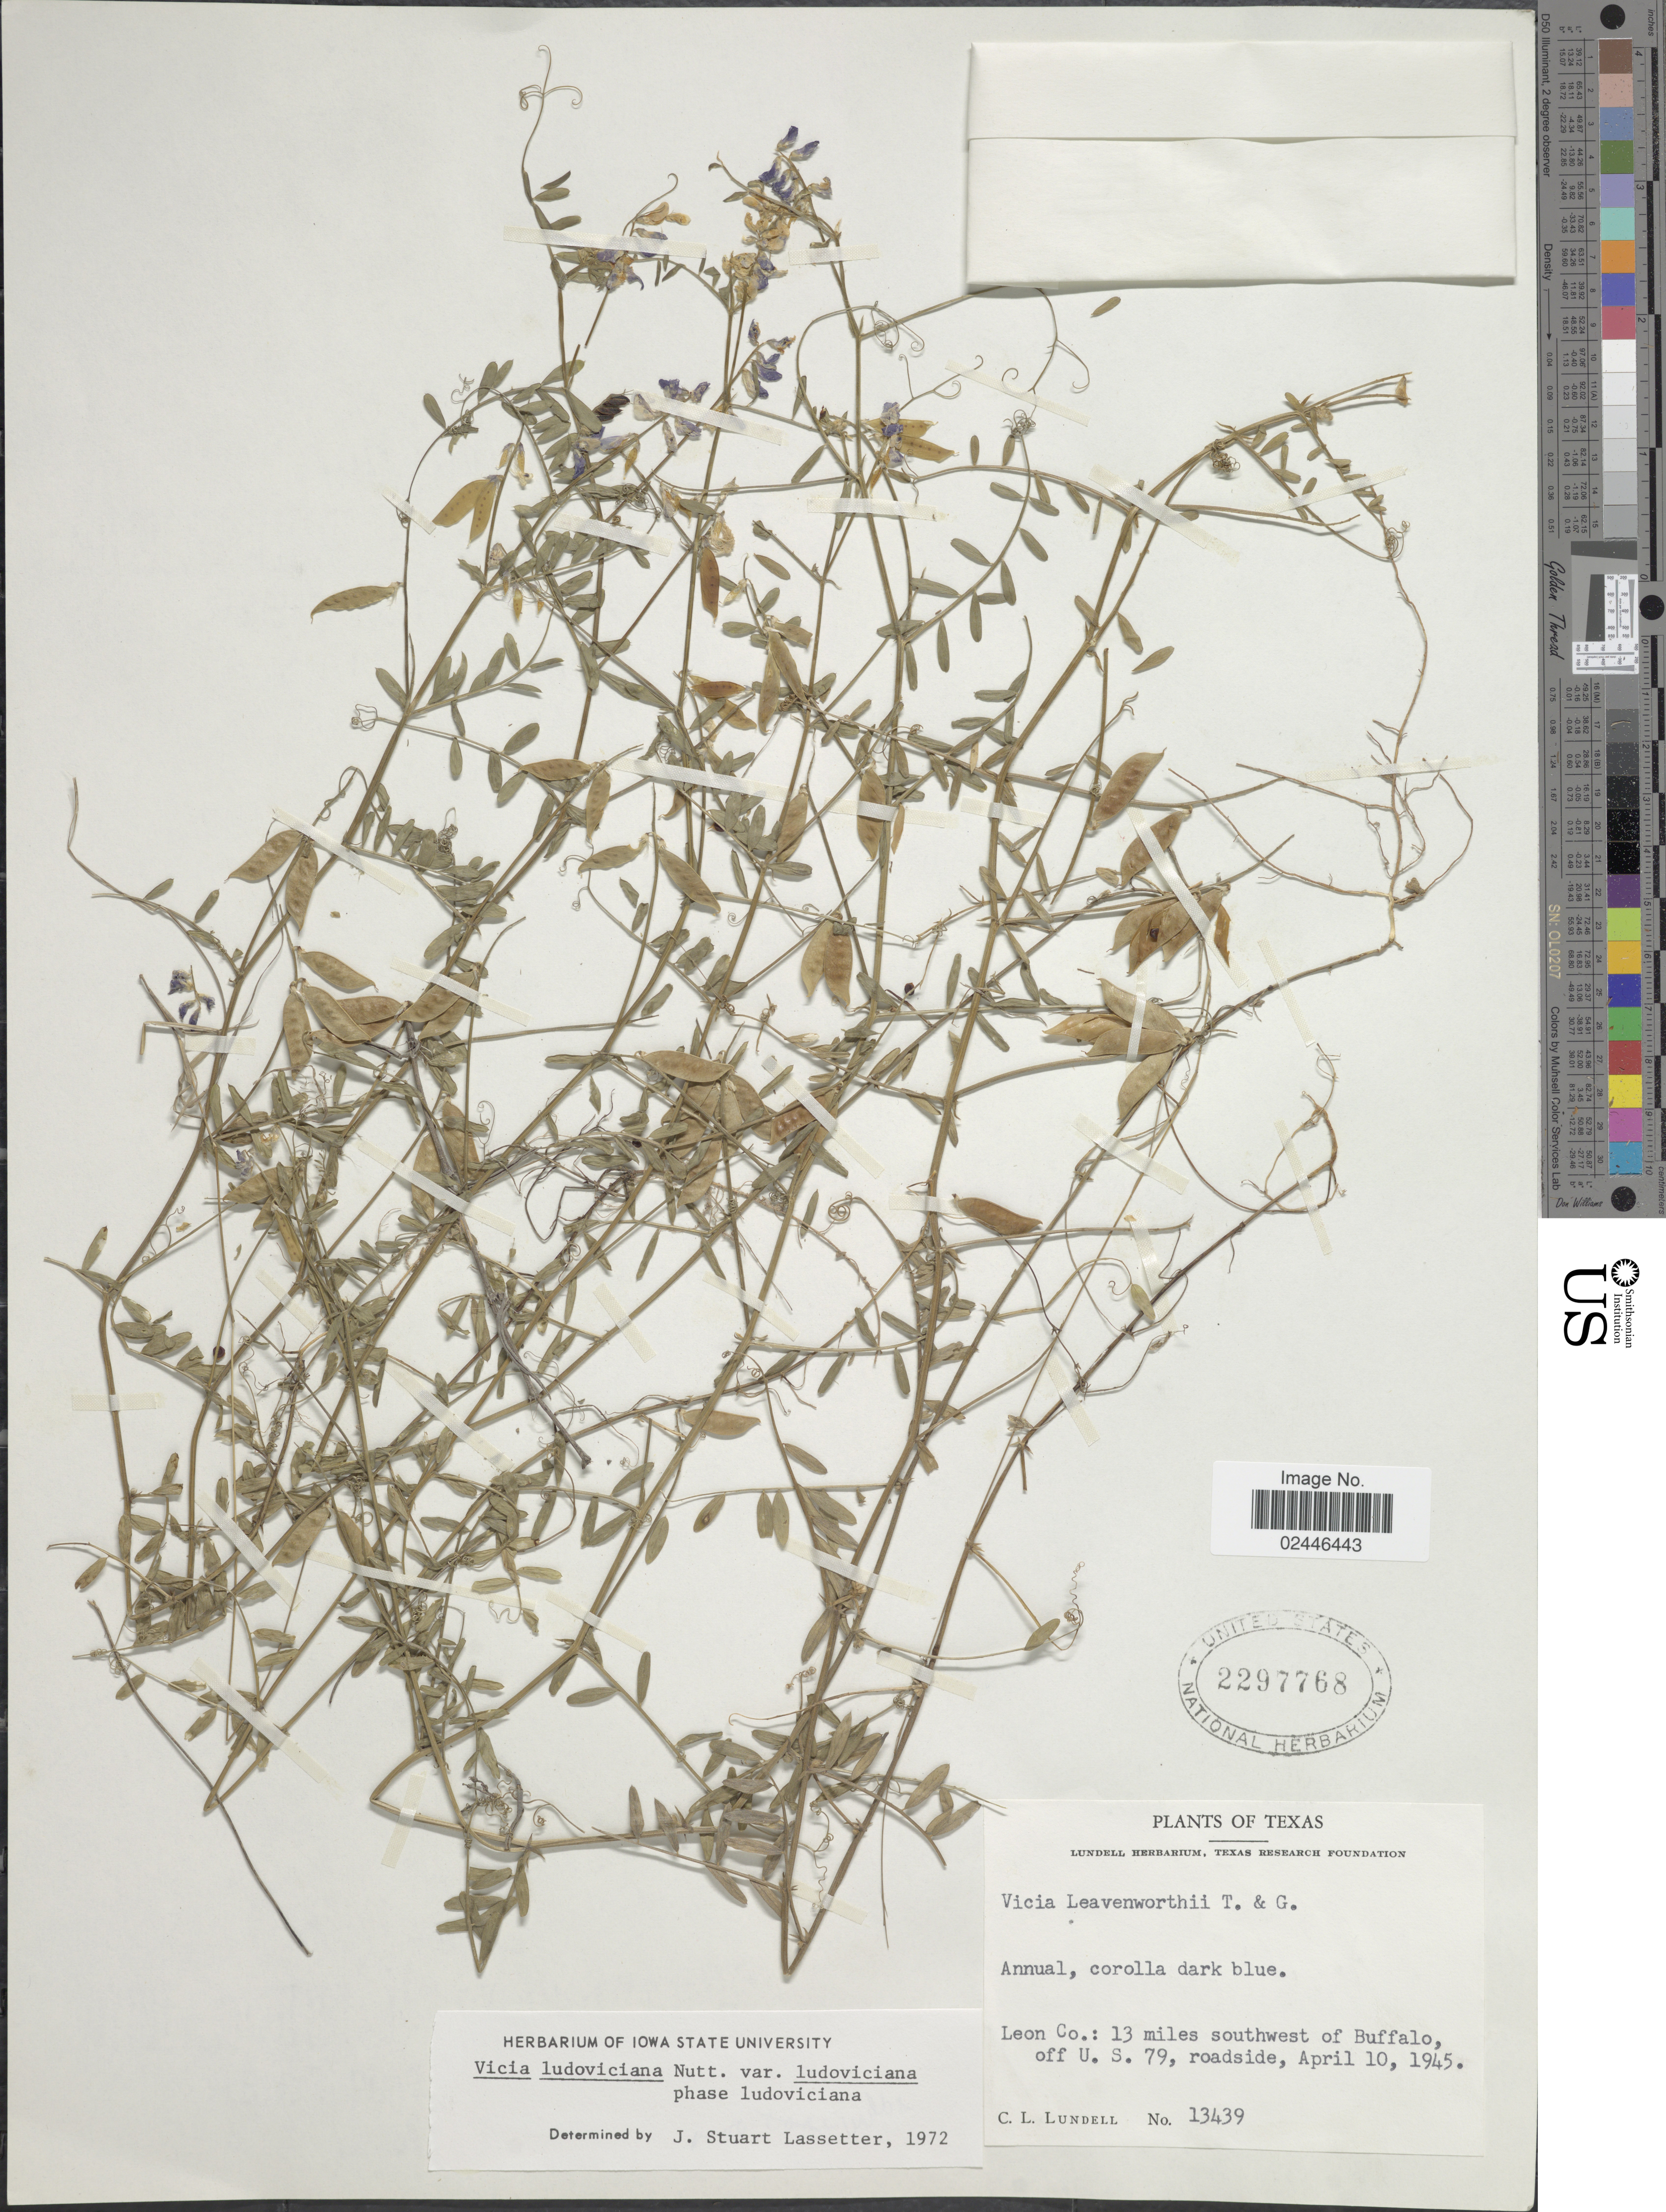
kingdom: Plantae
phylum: Tracheophyta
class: Magnoliopsida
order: Fabales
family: Fabaceae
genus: Vicia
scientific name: Vicia ludoviciana var. ludoviciana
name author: Nutt. ex Torr. & A. Gray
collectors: C. L. Lundell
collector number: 13439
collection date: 1945-04-10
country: United States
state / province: Texas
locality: Leon Co.: 13 miles southwest of Buffalo, off U.S. 79, roadside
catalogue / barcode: US 2297768